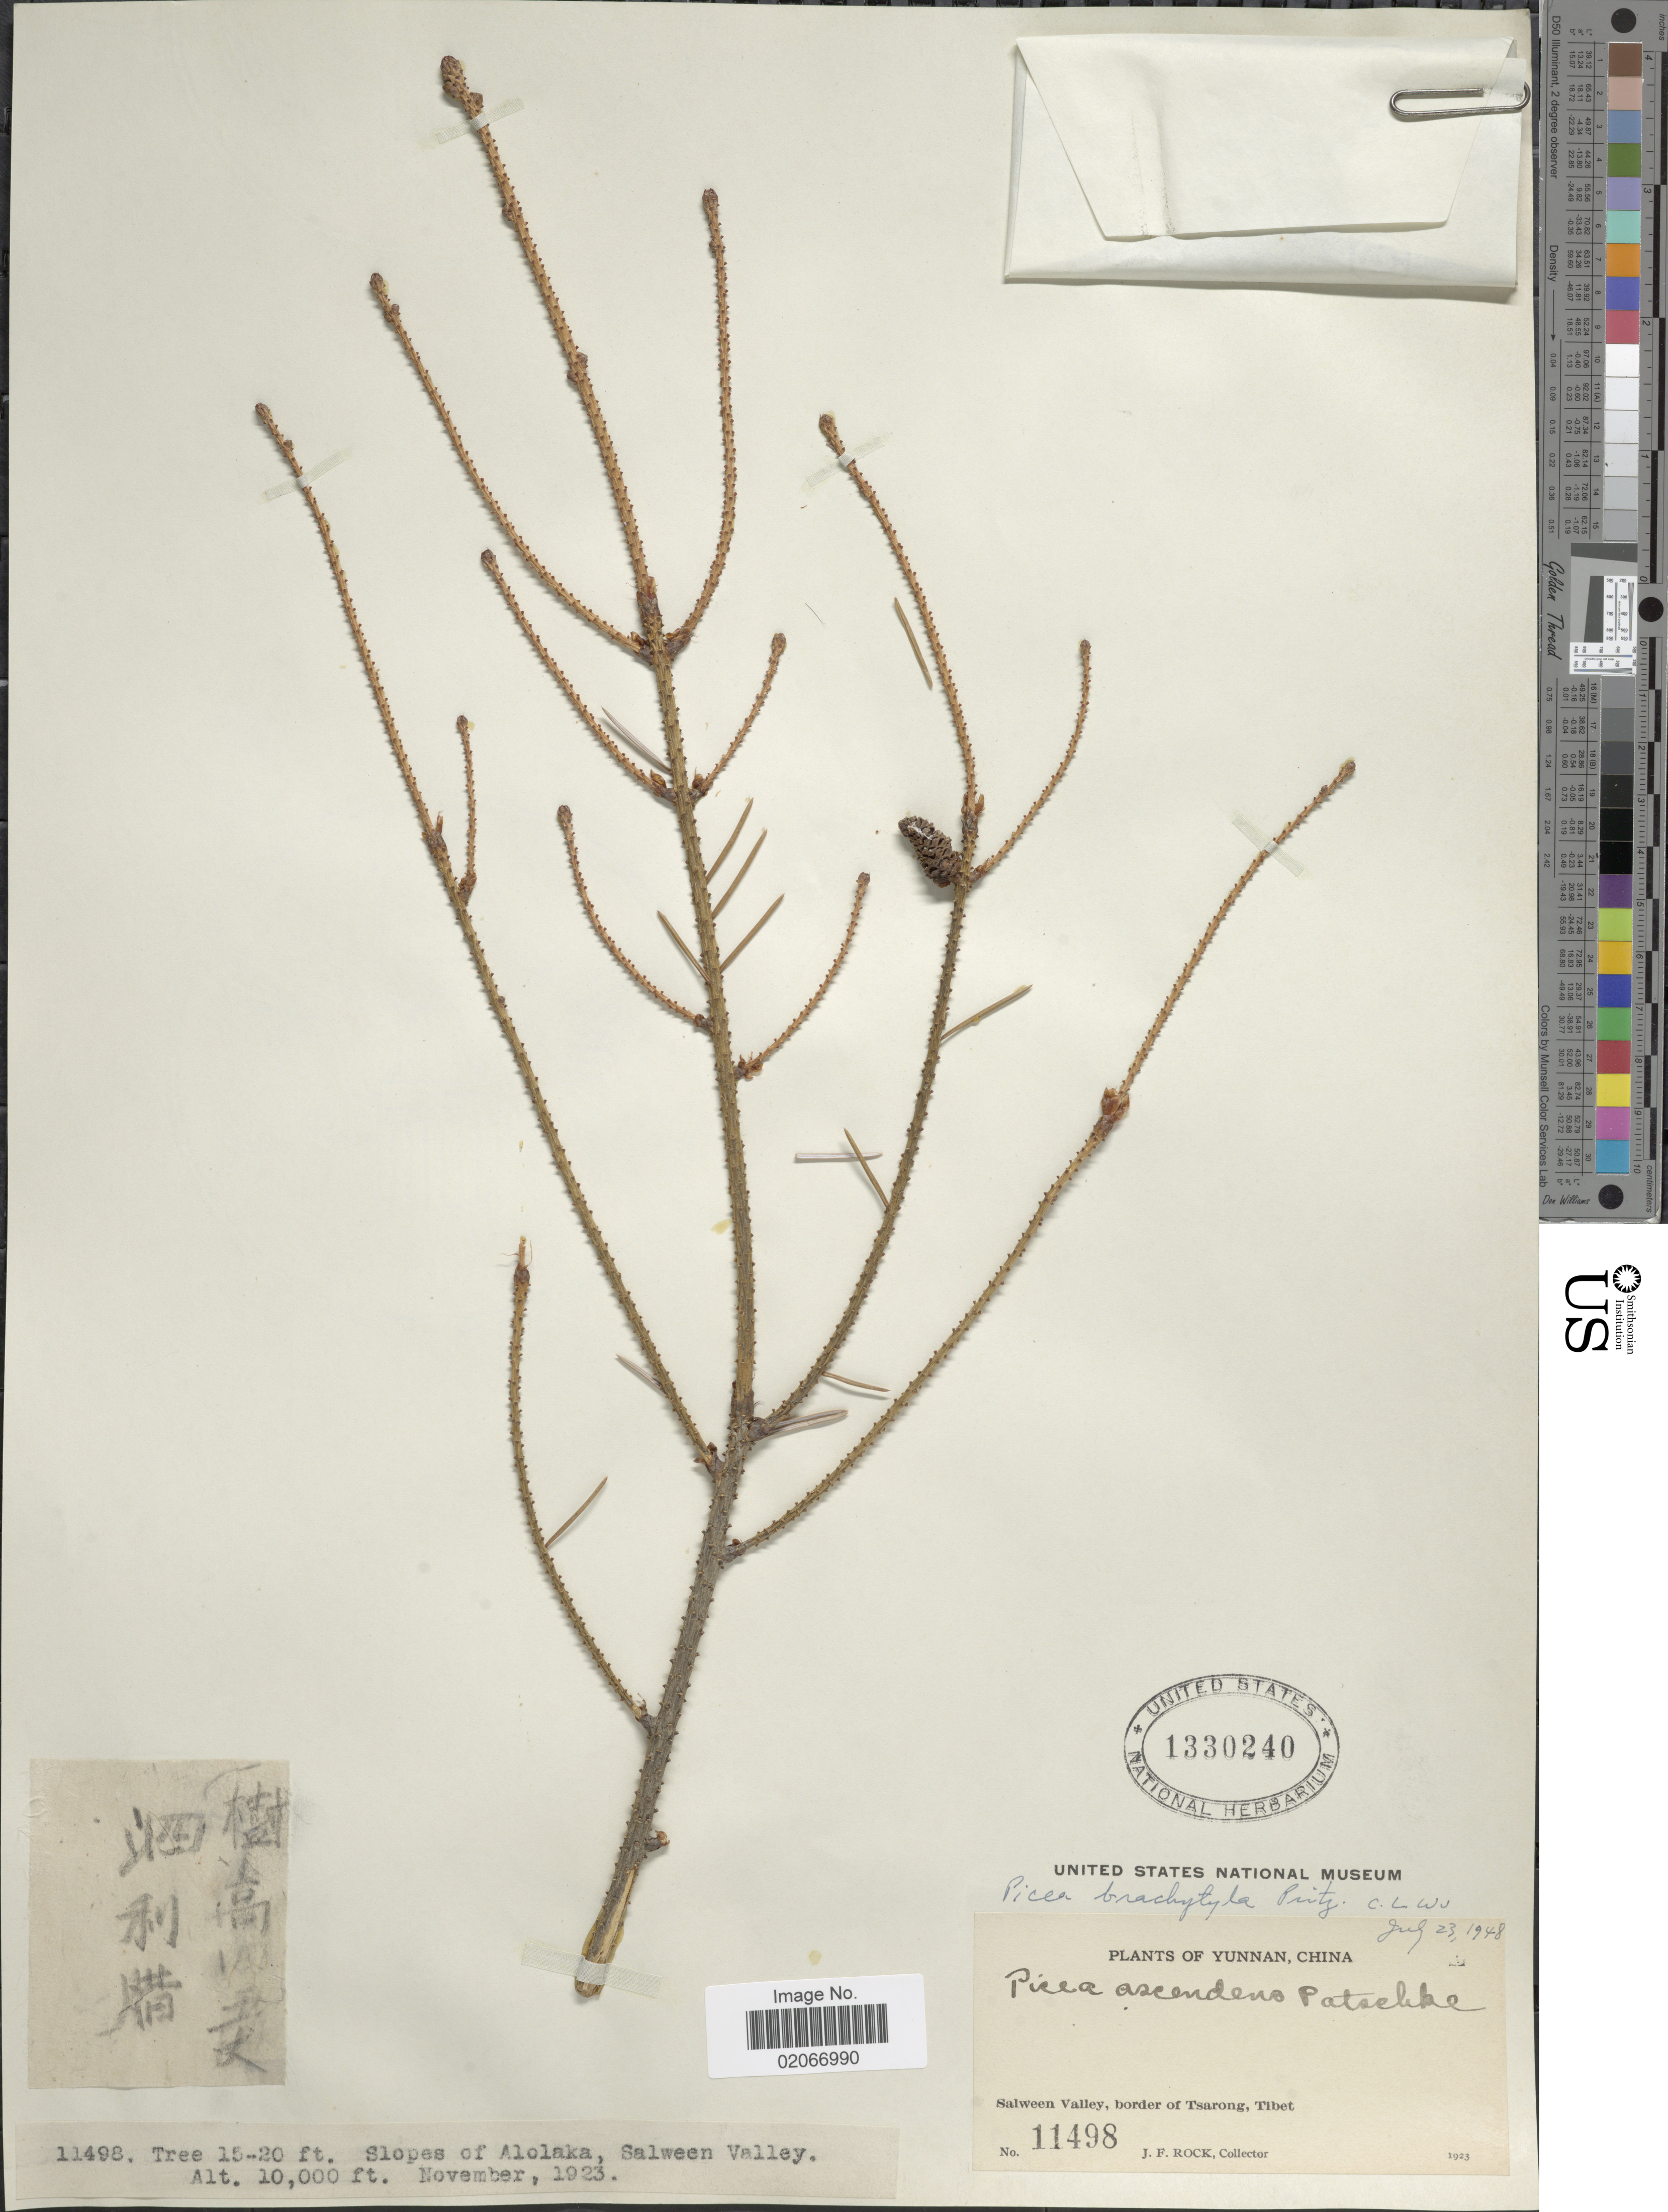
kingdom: Plantae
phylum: Tracheophyta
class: Pinopsida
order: Pinales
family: Pinaceae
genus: Picea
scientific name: Picea brachytyla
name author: (Franch.) E. Pritz.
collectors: J. Rock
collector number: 11498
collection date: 1923-11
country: China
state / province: Yunnan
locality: Salween Valley, border of Tsarong, Tibet. Slopes of Alolaka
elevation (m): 3048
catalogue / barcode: US 1330240